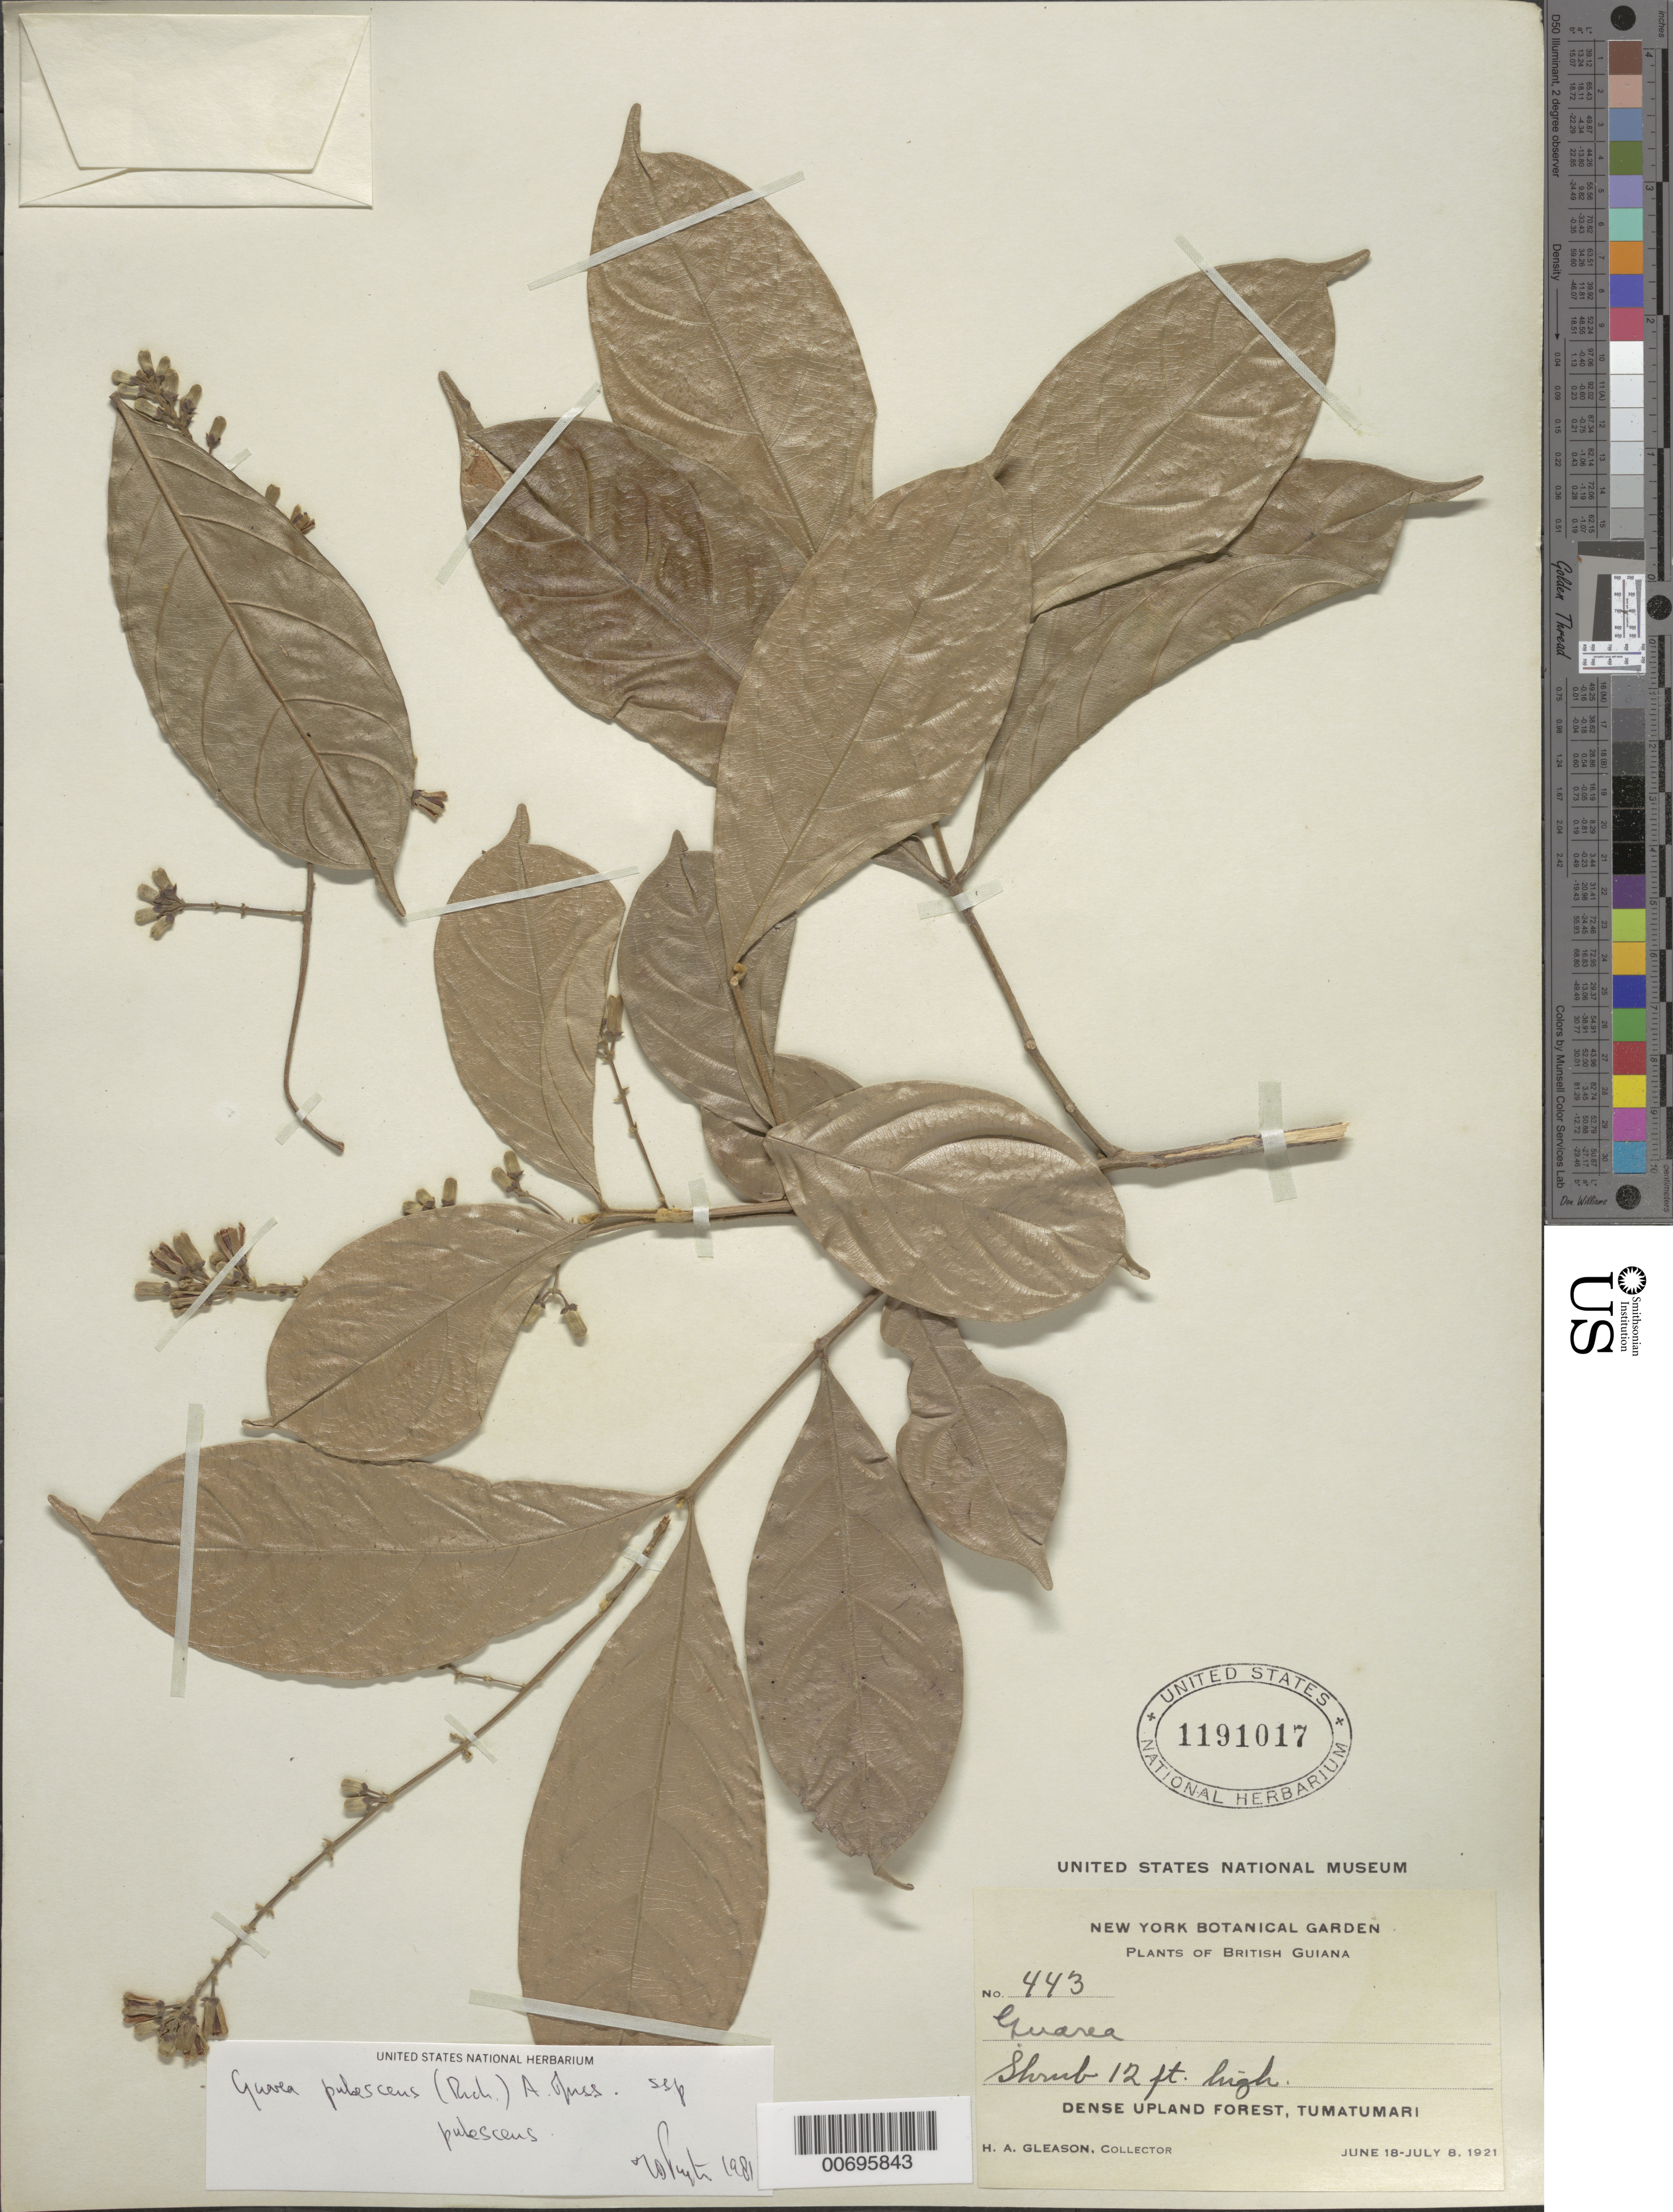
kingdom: Plantae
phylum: Tracheophyta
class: Magnoliopsida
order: Sapindales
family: Meliaceae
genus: Guarea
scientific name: Guarea pubescens subsp. pubescens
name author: (Rich.) A. Juss.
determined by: Whyte, A.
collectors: H. A. Gleason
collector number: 443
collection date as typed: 18-Jun-21 to 8-Jul-21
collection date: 1921-06-18/1921-07-08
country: Guyana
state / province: Potaro-Siparuni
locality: Tumatumari Village, Potaro R.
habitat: Dense upland forest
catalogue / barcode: US 1191017